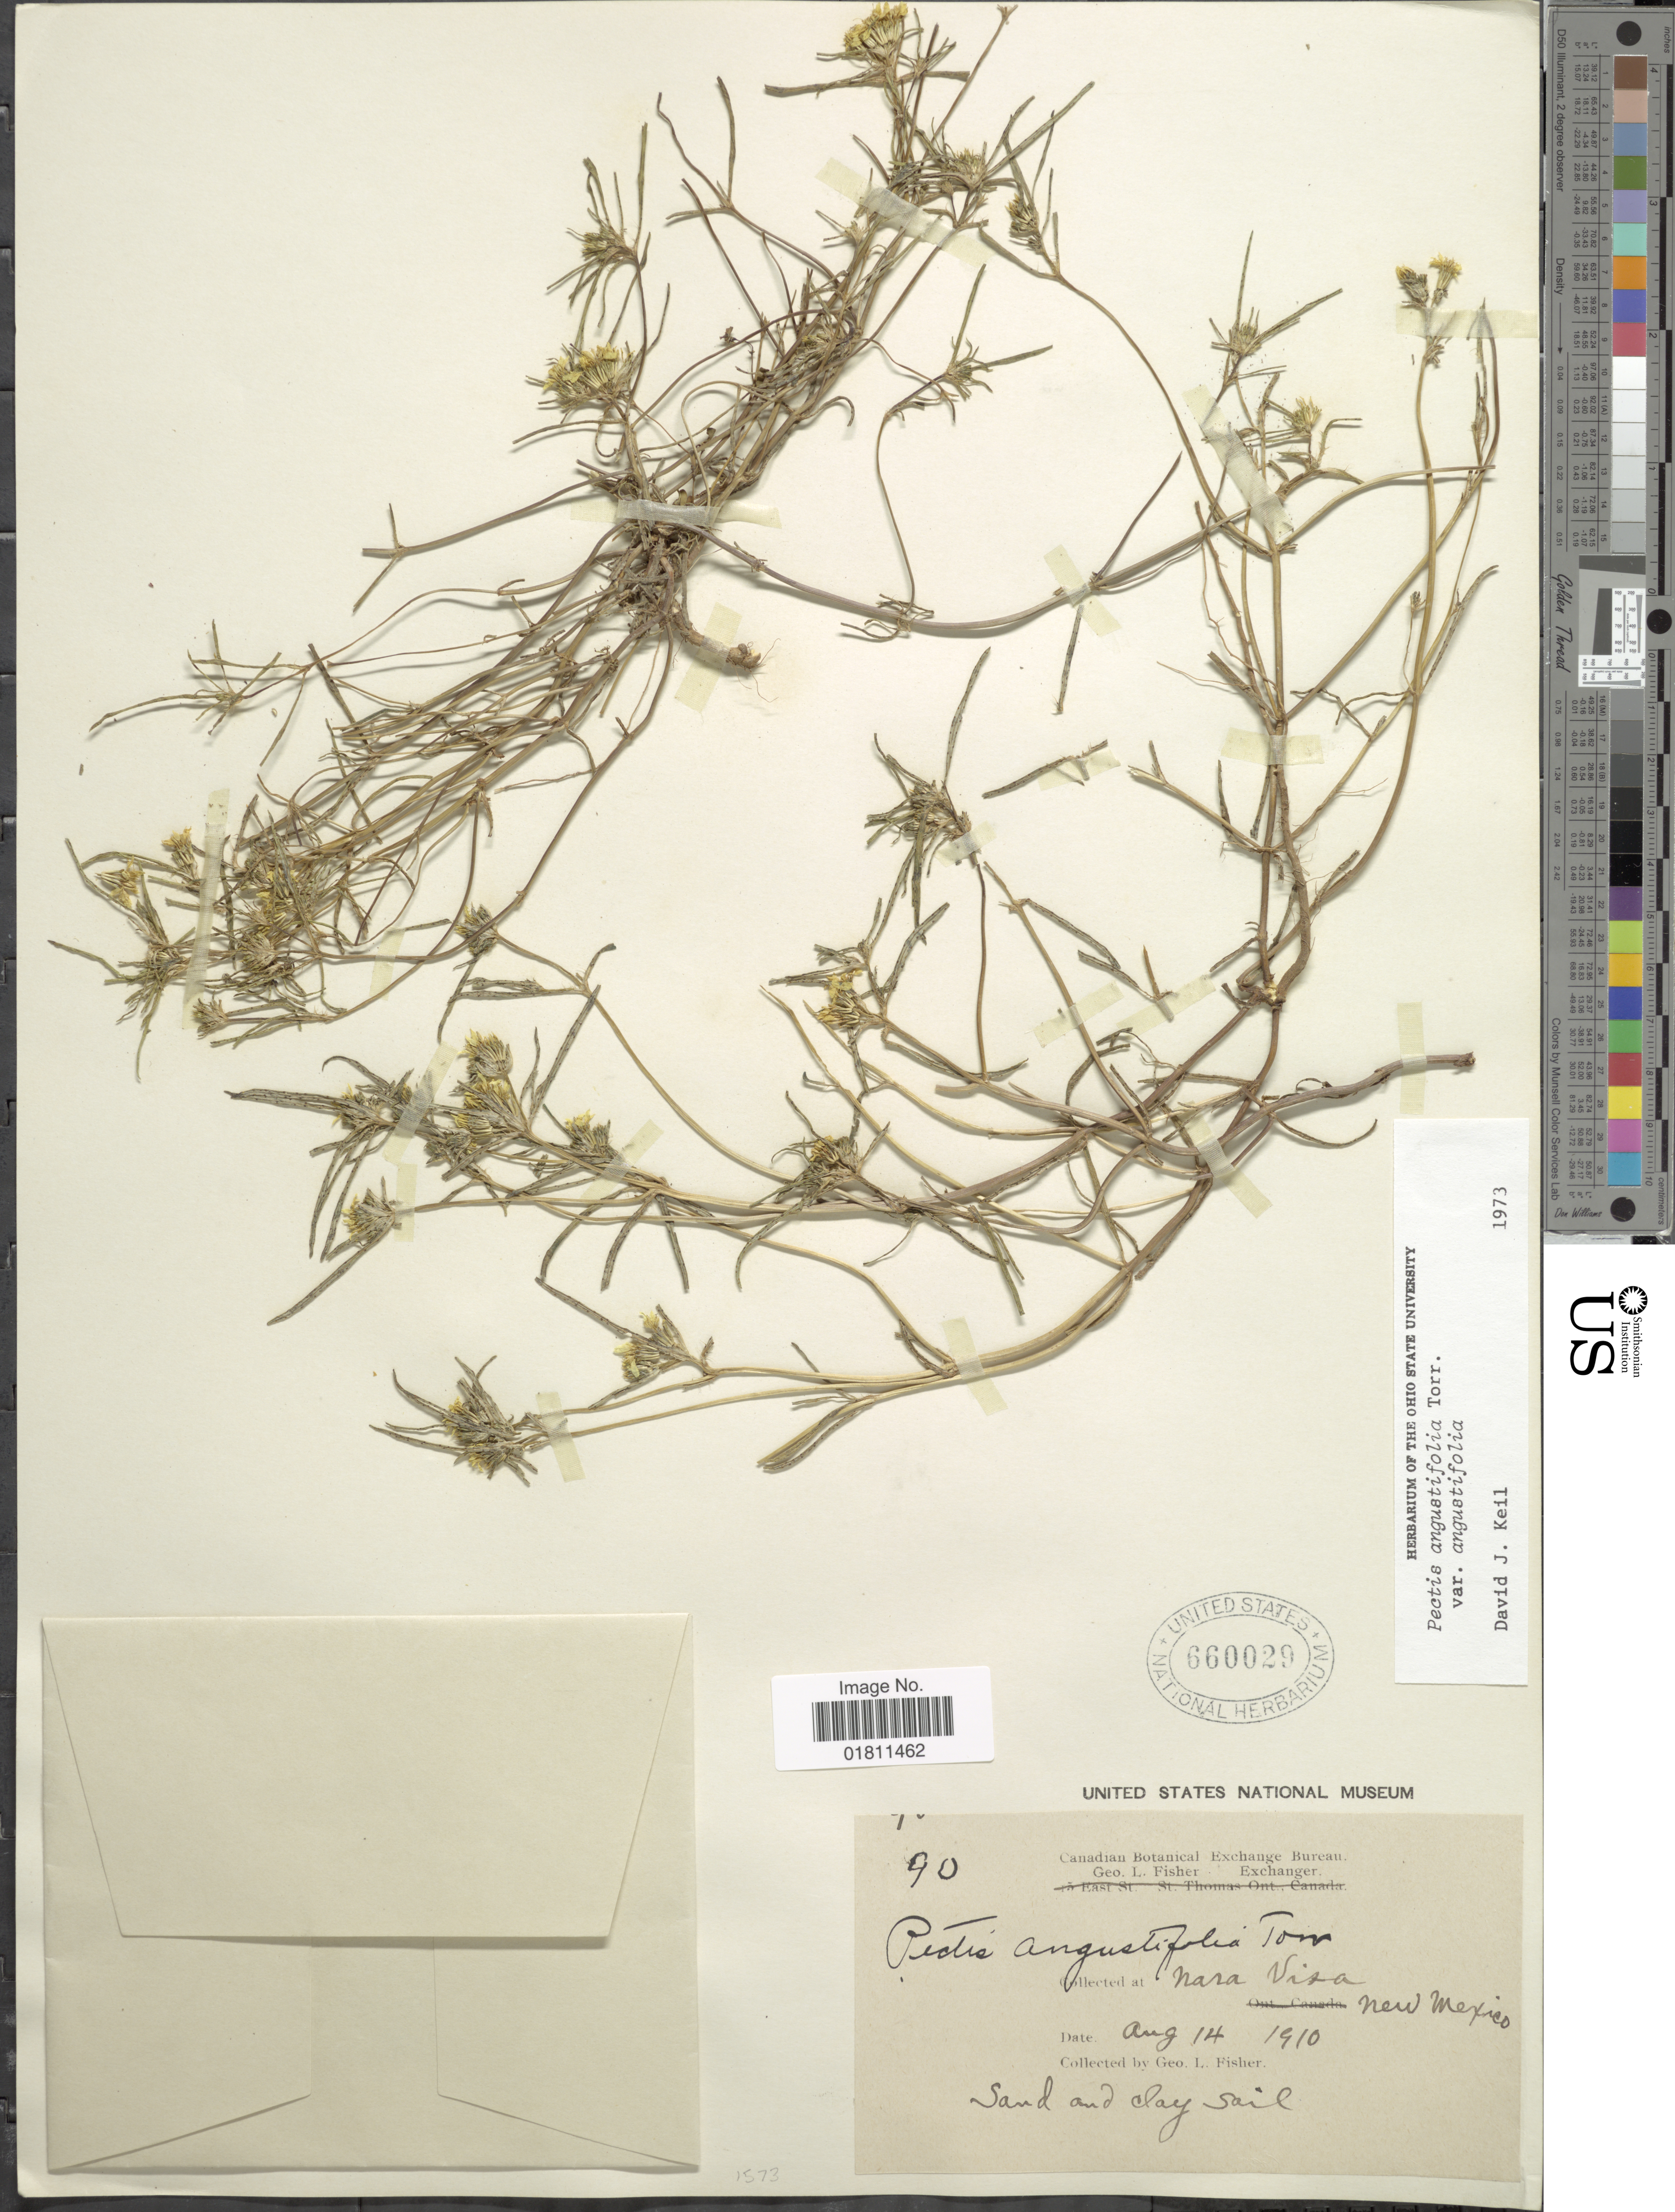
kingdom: Plantae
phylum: Tracheophyta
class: Magnoliopsida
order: Asterales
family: Asteraceae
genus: Pectis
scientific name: Pectis angustifolia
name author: Torr.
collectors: G. L. Fisher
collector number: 90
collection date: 1910-08-14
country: United States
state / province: New Mexico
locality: Nara Visa. New Mexico.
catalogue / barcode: US 660029